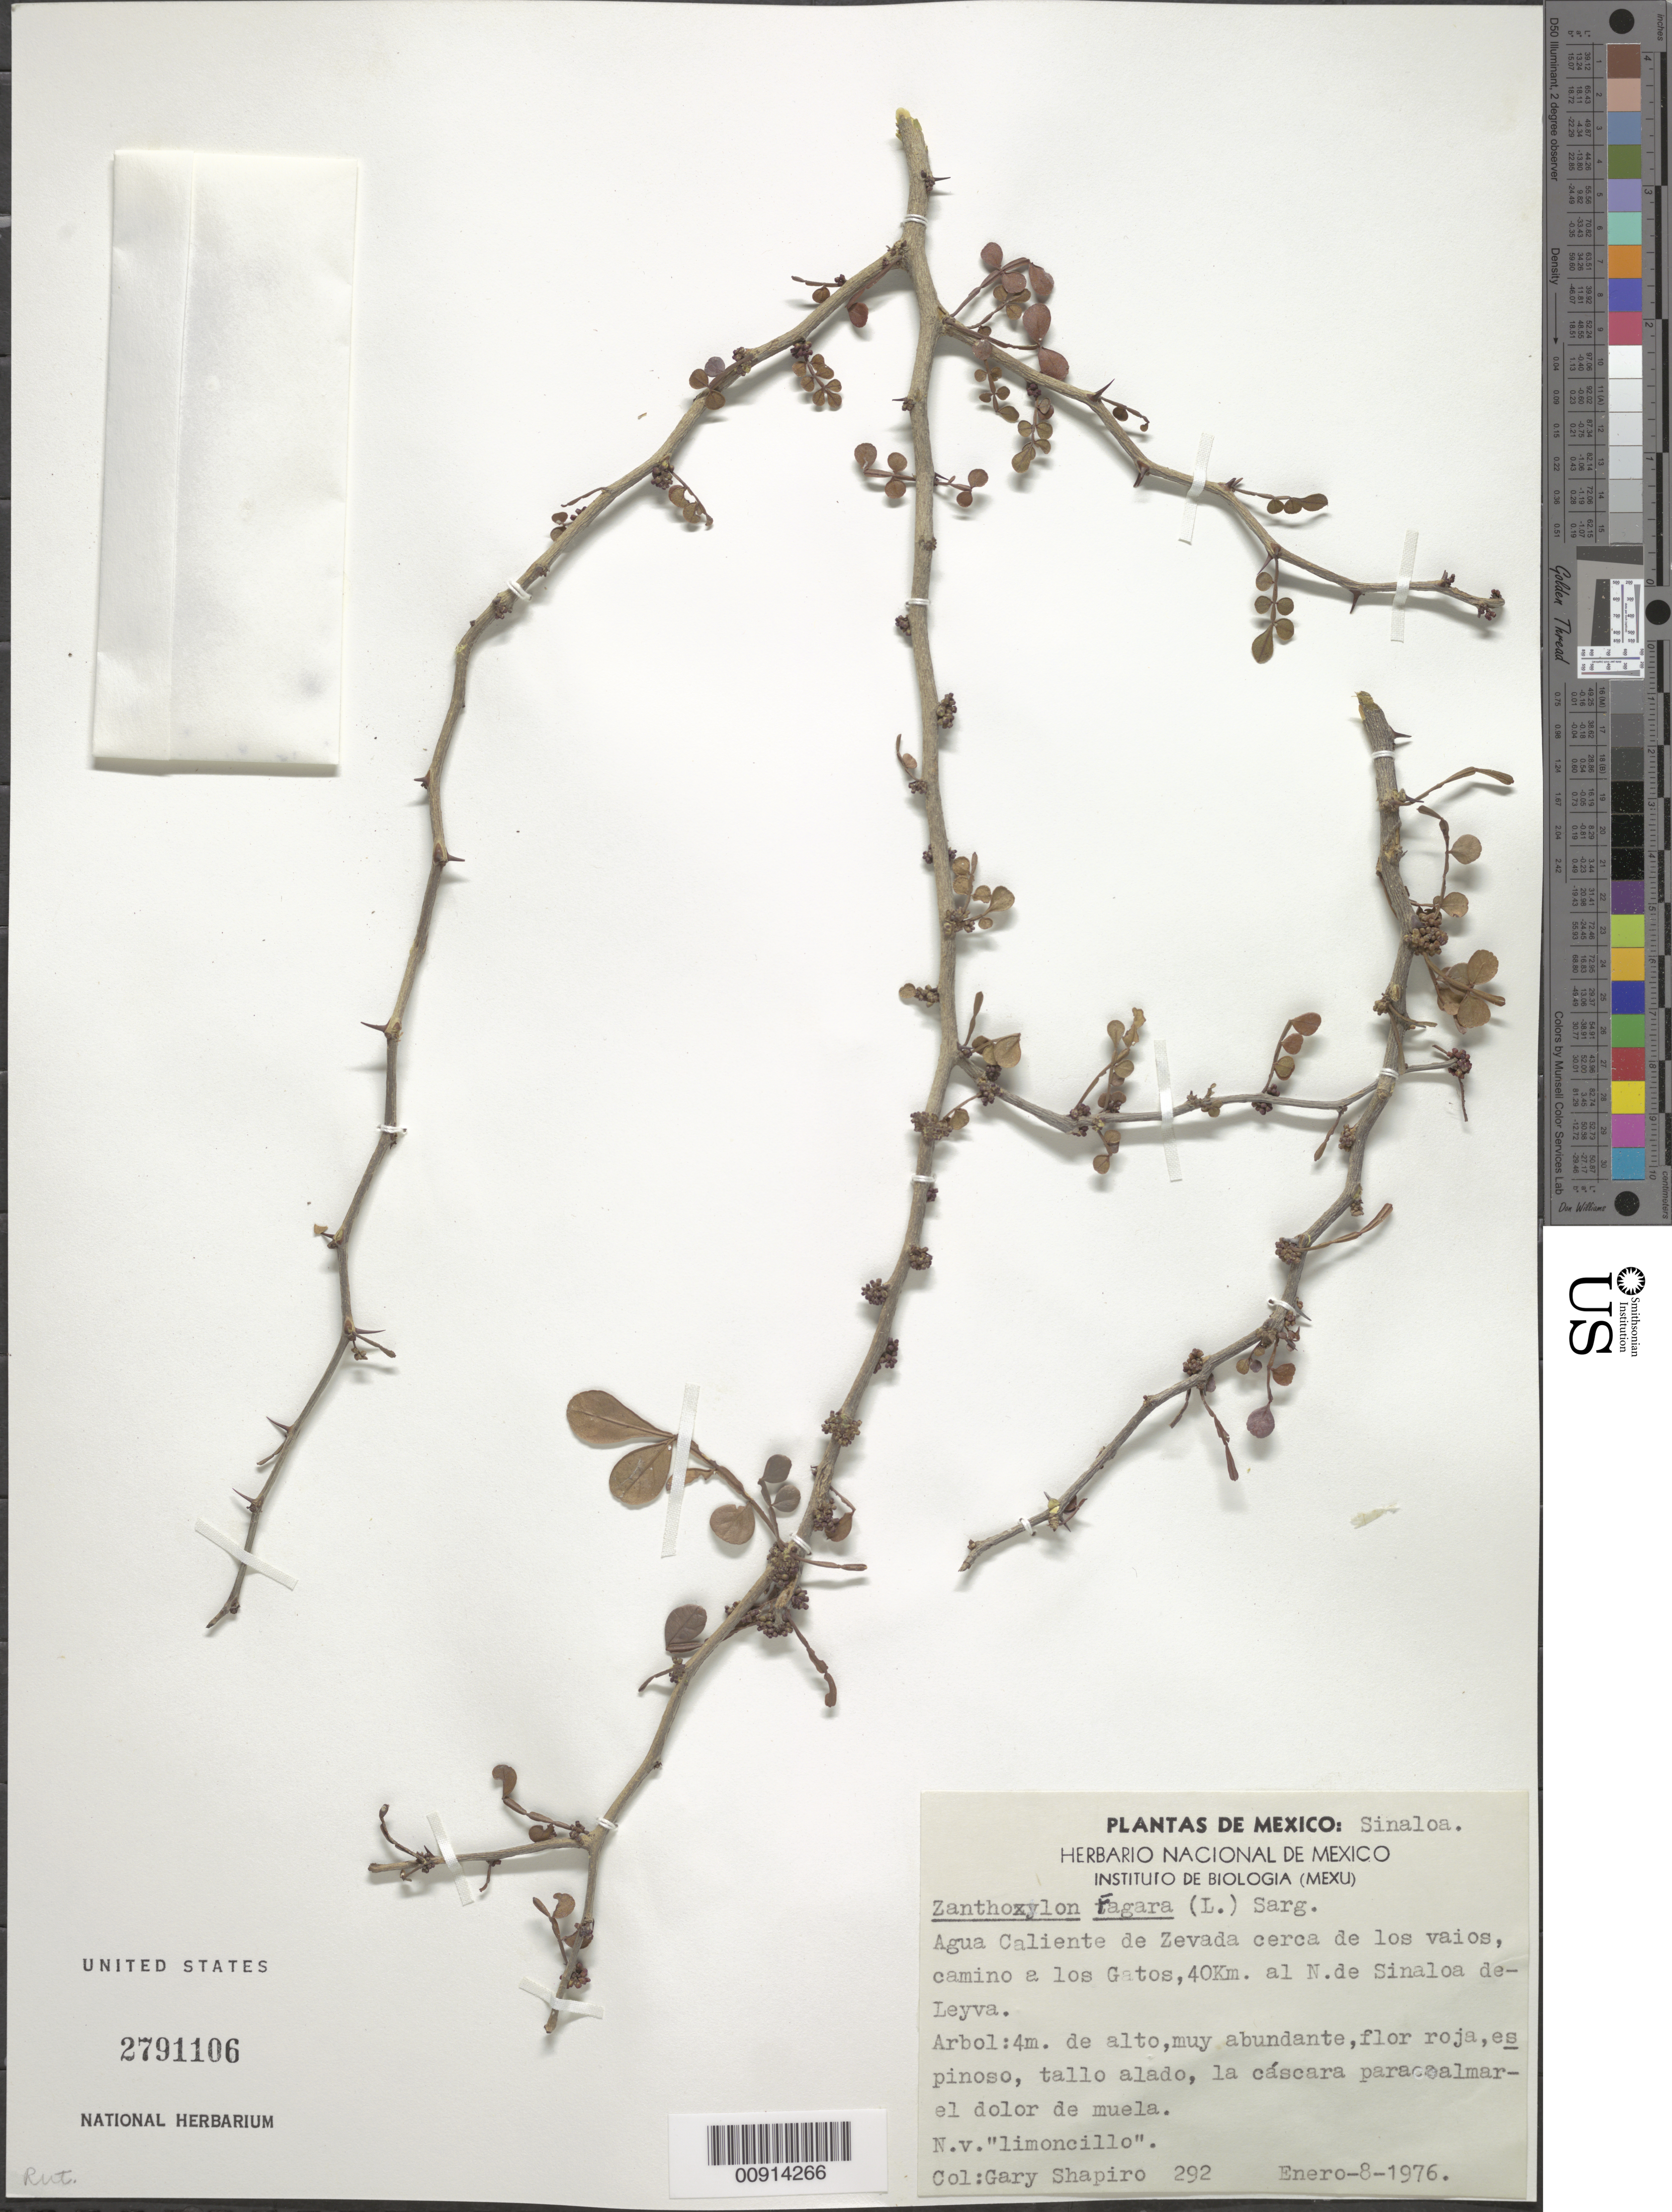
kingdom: Plantae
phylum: Tracheophyta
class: Magnoliopsida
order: Sapindales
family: Rutaceae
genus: Zanthoxylum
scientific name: Zanthoxylum fagara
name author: (L.) Sarg.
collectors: G. Shapiro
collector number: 292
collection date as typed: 08 Jan 1976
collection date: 1976-01-08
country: Mexico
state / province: Sinaloa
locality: Agua Caliente de Zevada cerca de los vaios camino a los Gatos, 40 km. al N de Sinaloa de Leyva.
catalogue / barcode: US 2791106